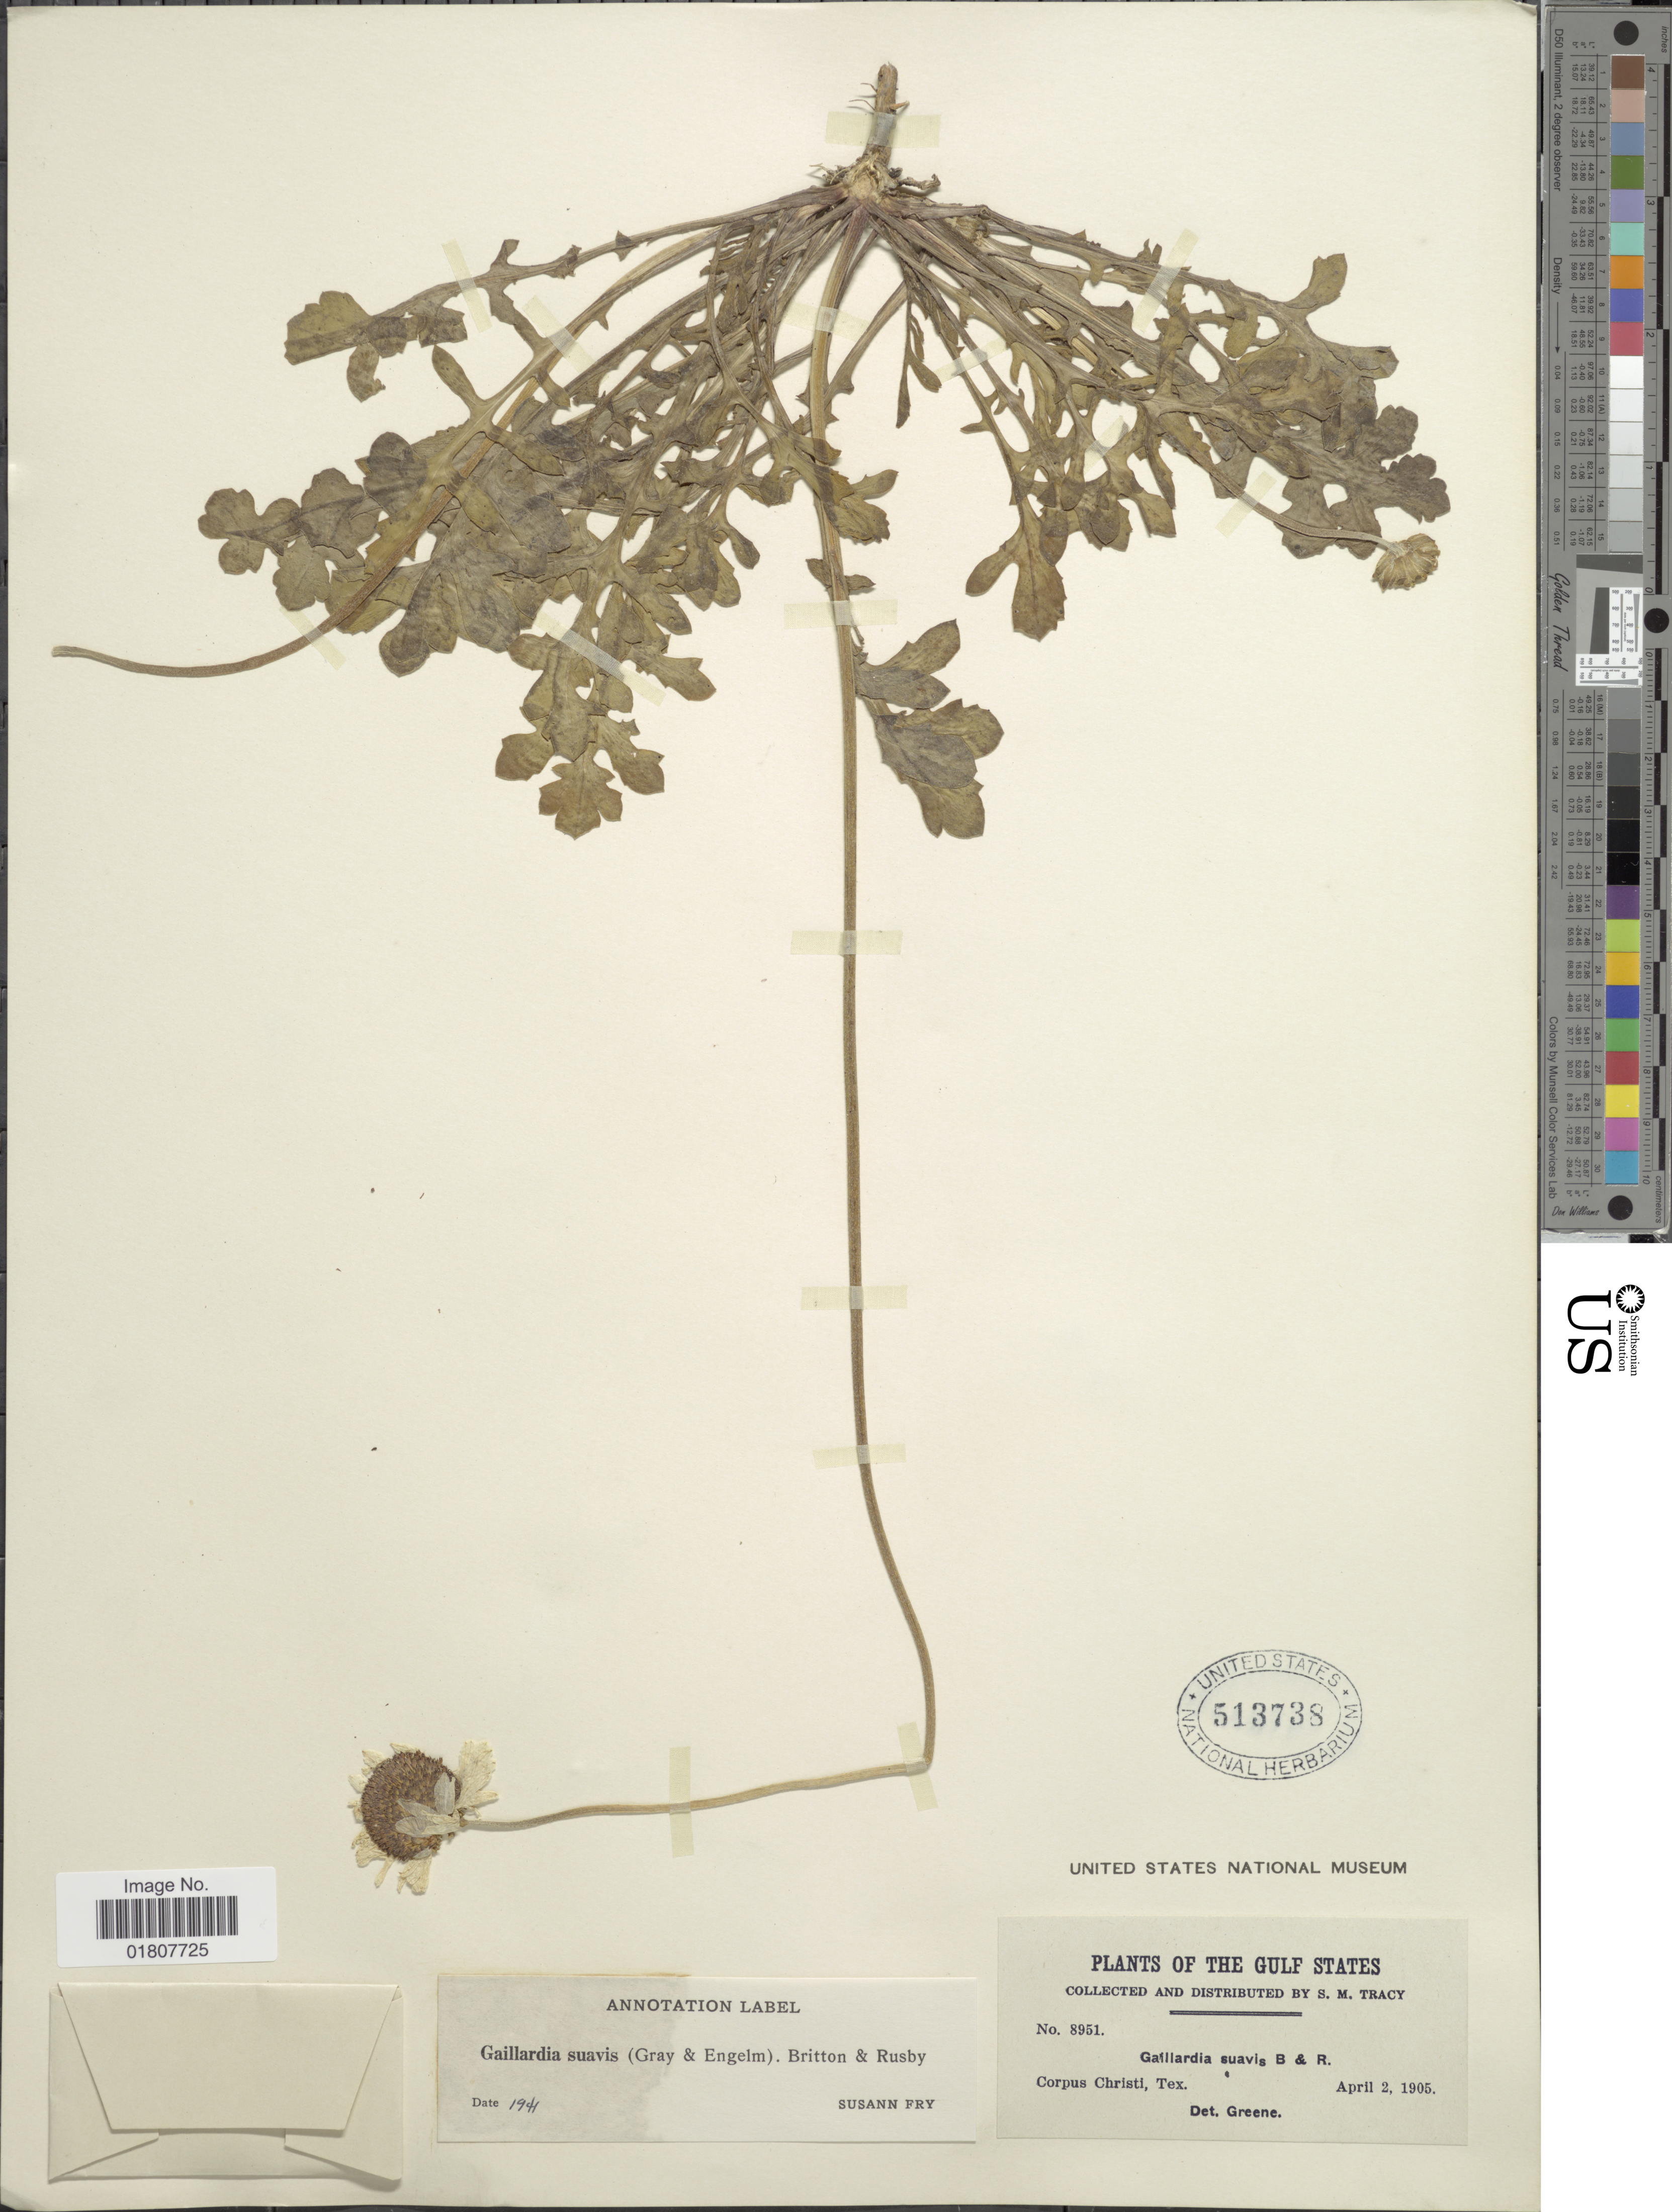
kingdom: Plantae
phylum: Tracheophyta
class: Magnoliopsida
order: Asterales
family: Asteraceae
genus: Gaillardia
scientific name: Gaillardia suavis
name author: (A. Gray & Engelm.) Britton & Rusby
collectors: S. M. Tracy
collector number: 8951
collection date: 1905-04-02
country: United States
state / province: Texas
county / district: Nueces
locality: Gulf States. Corpus Christi, Tex.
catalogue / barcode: US 513738